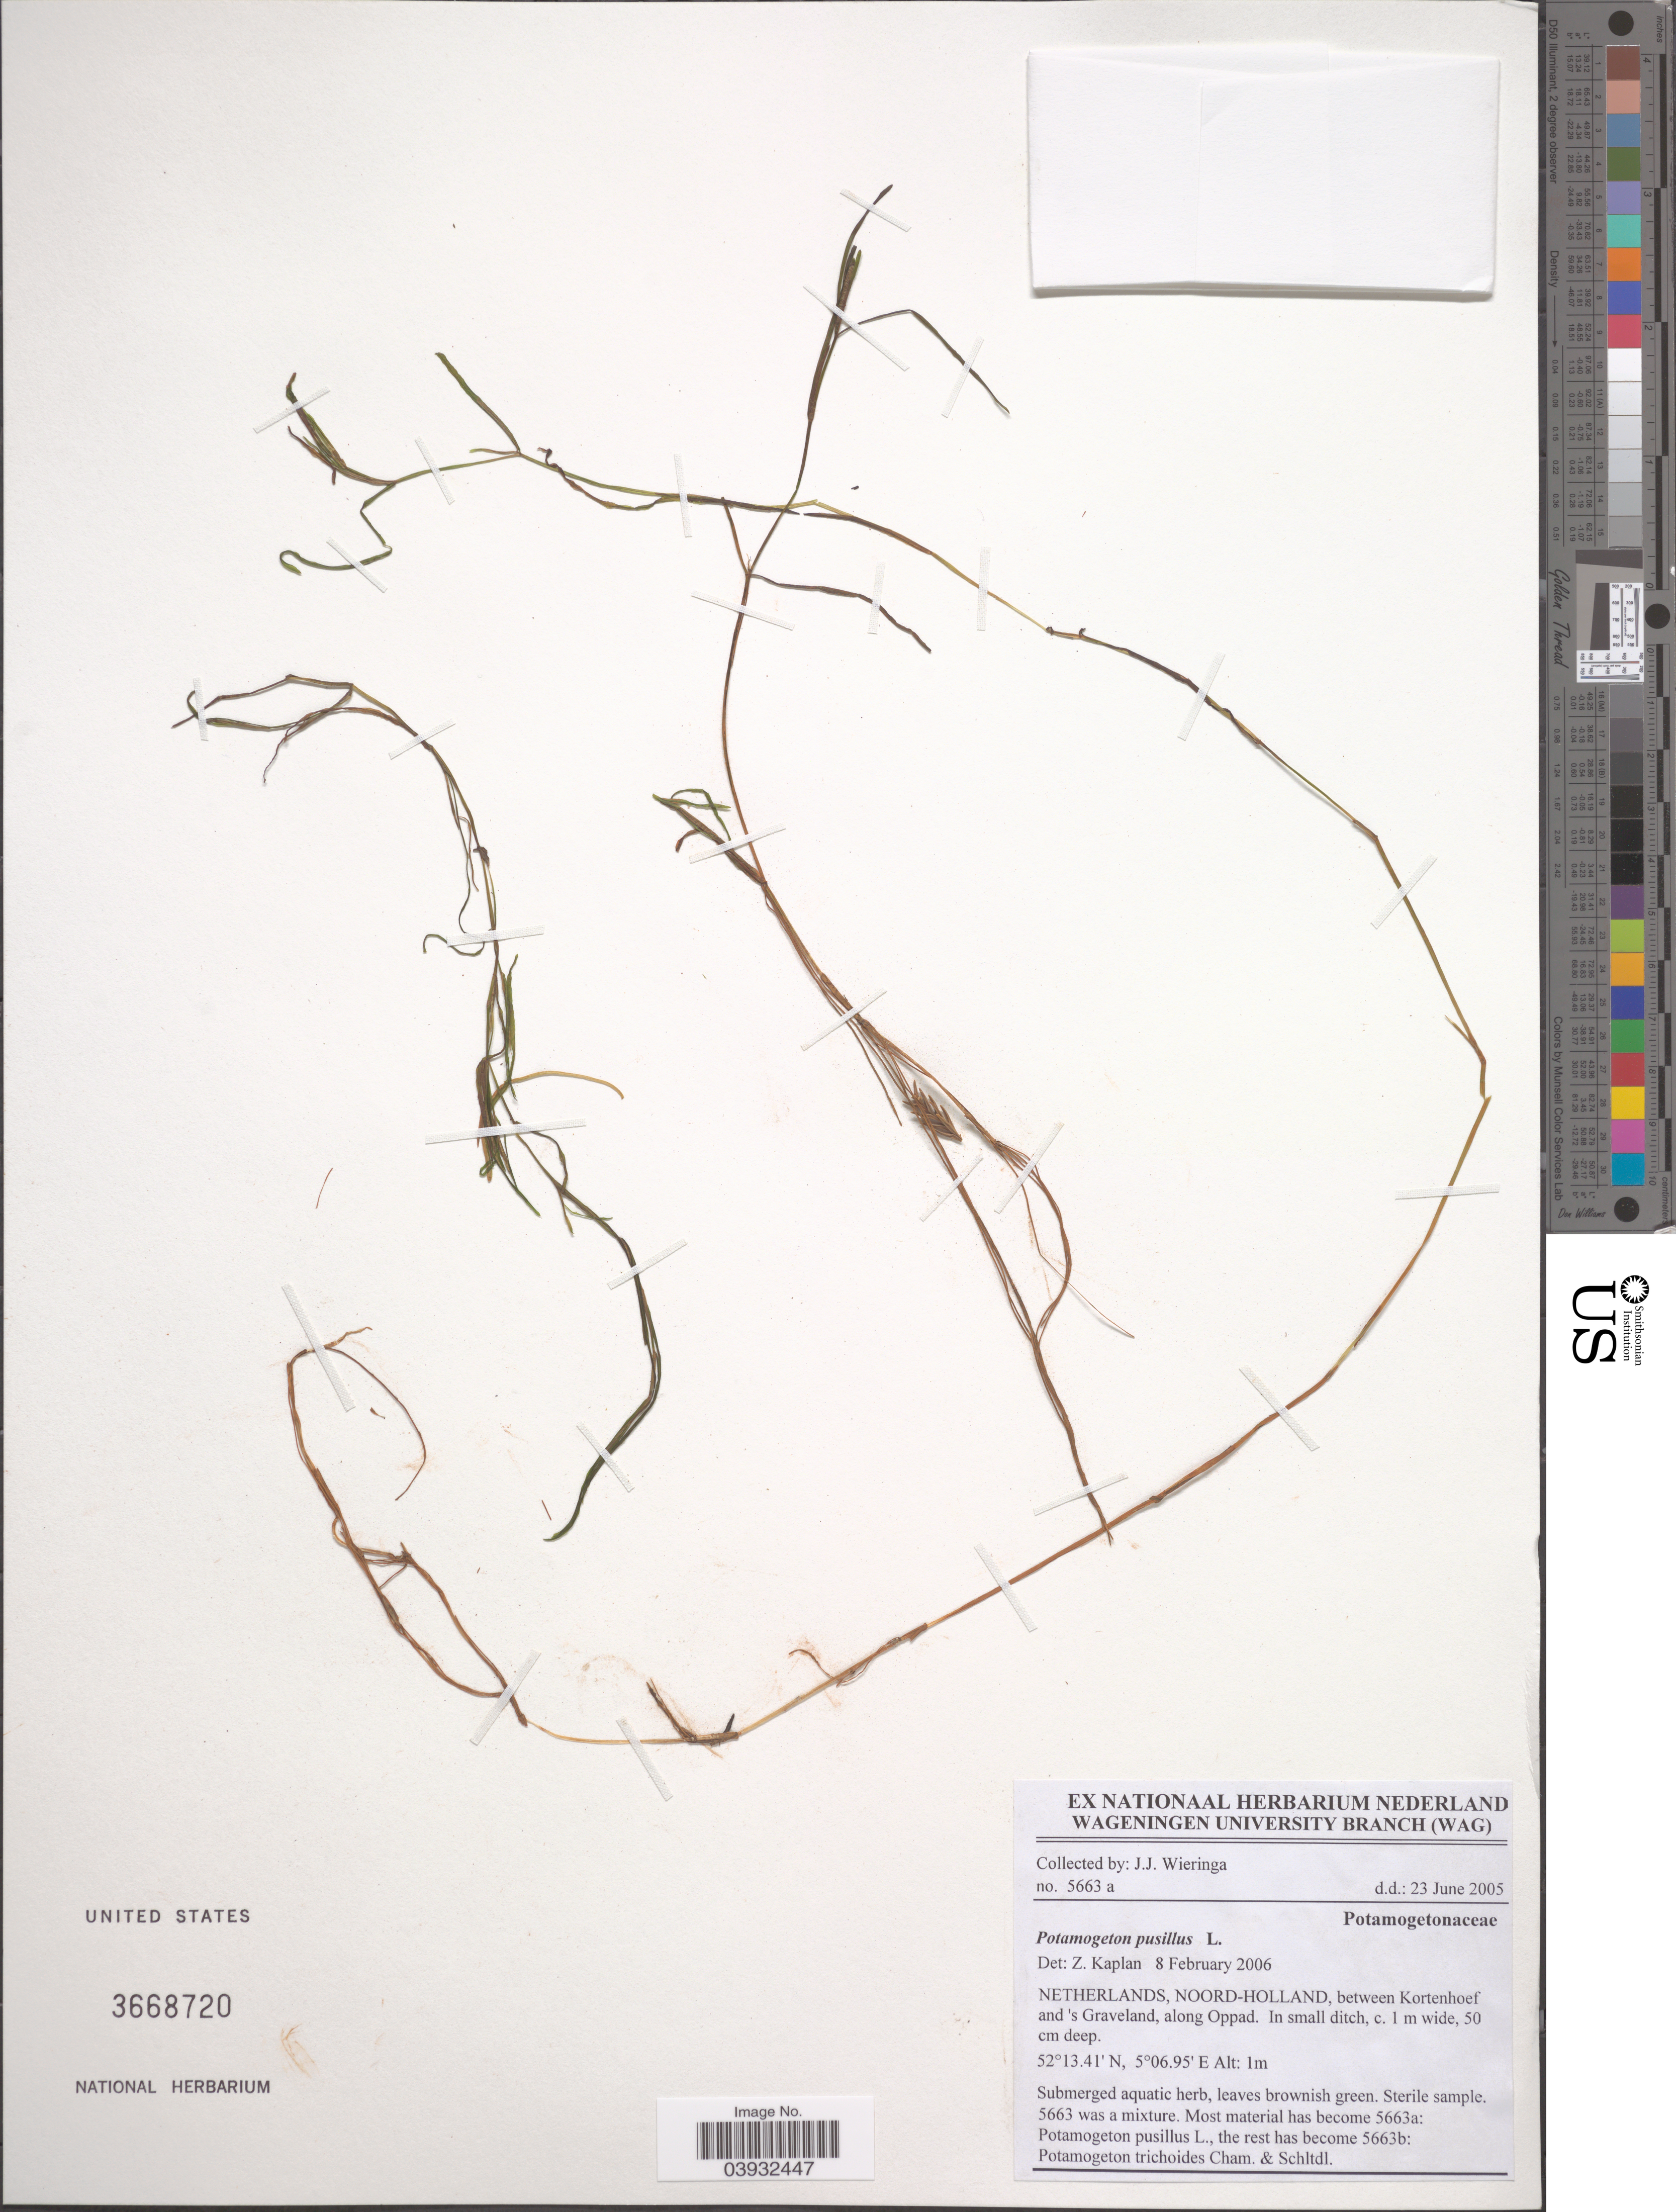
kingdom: Plantae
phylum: Tracheophyta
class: Liliopsida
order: Alismatales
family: Potamogetonaceae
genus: Potamogeton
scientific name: Potamogeton pusillus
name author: L.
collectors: J. Wieringa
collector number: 5663 a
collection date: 2005-06-23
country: Netherlands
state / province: Noord Holland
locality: Between Kortenhoef and 's Graveland, along Oppad.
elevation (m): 1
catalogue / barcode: US 3668720